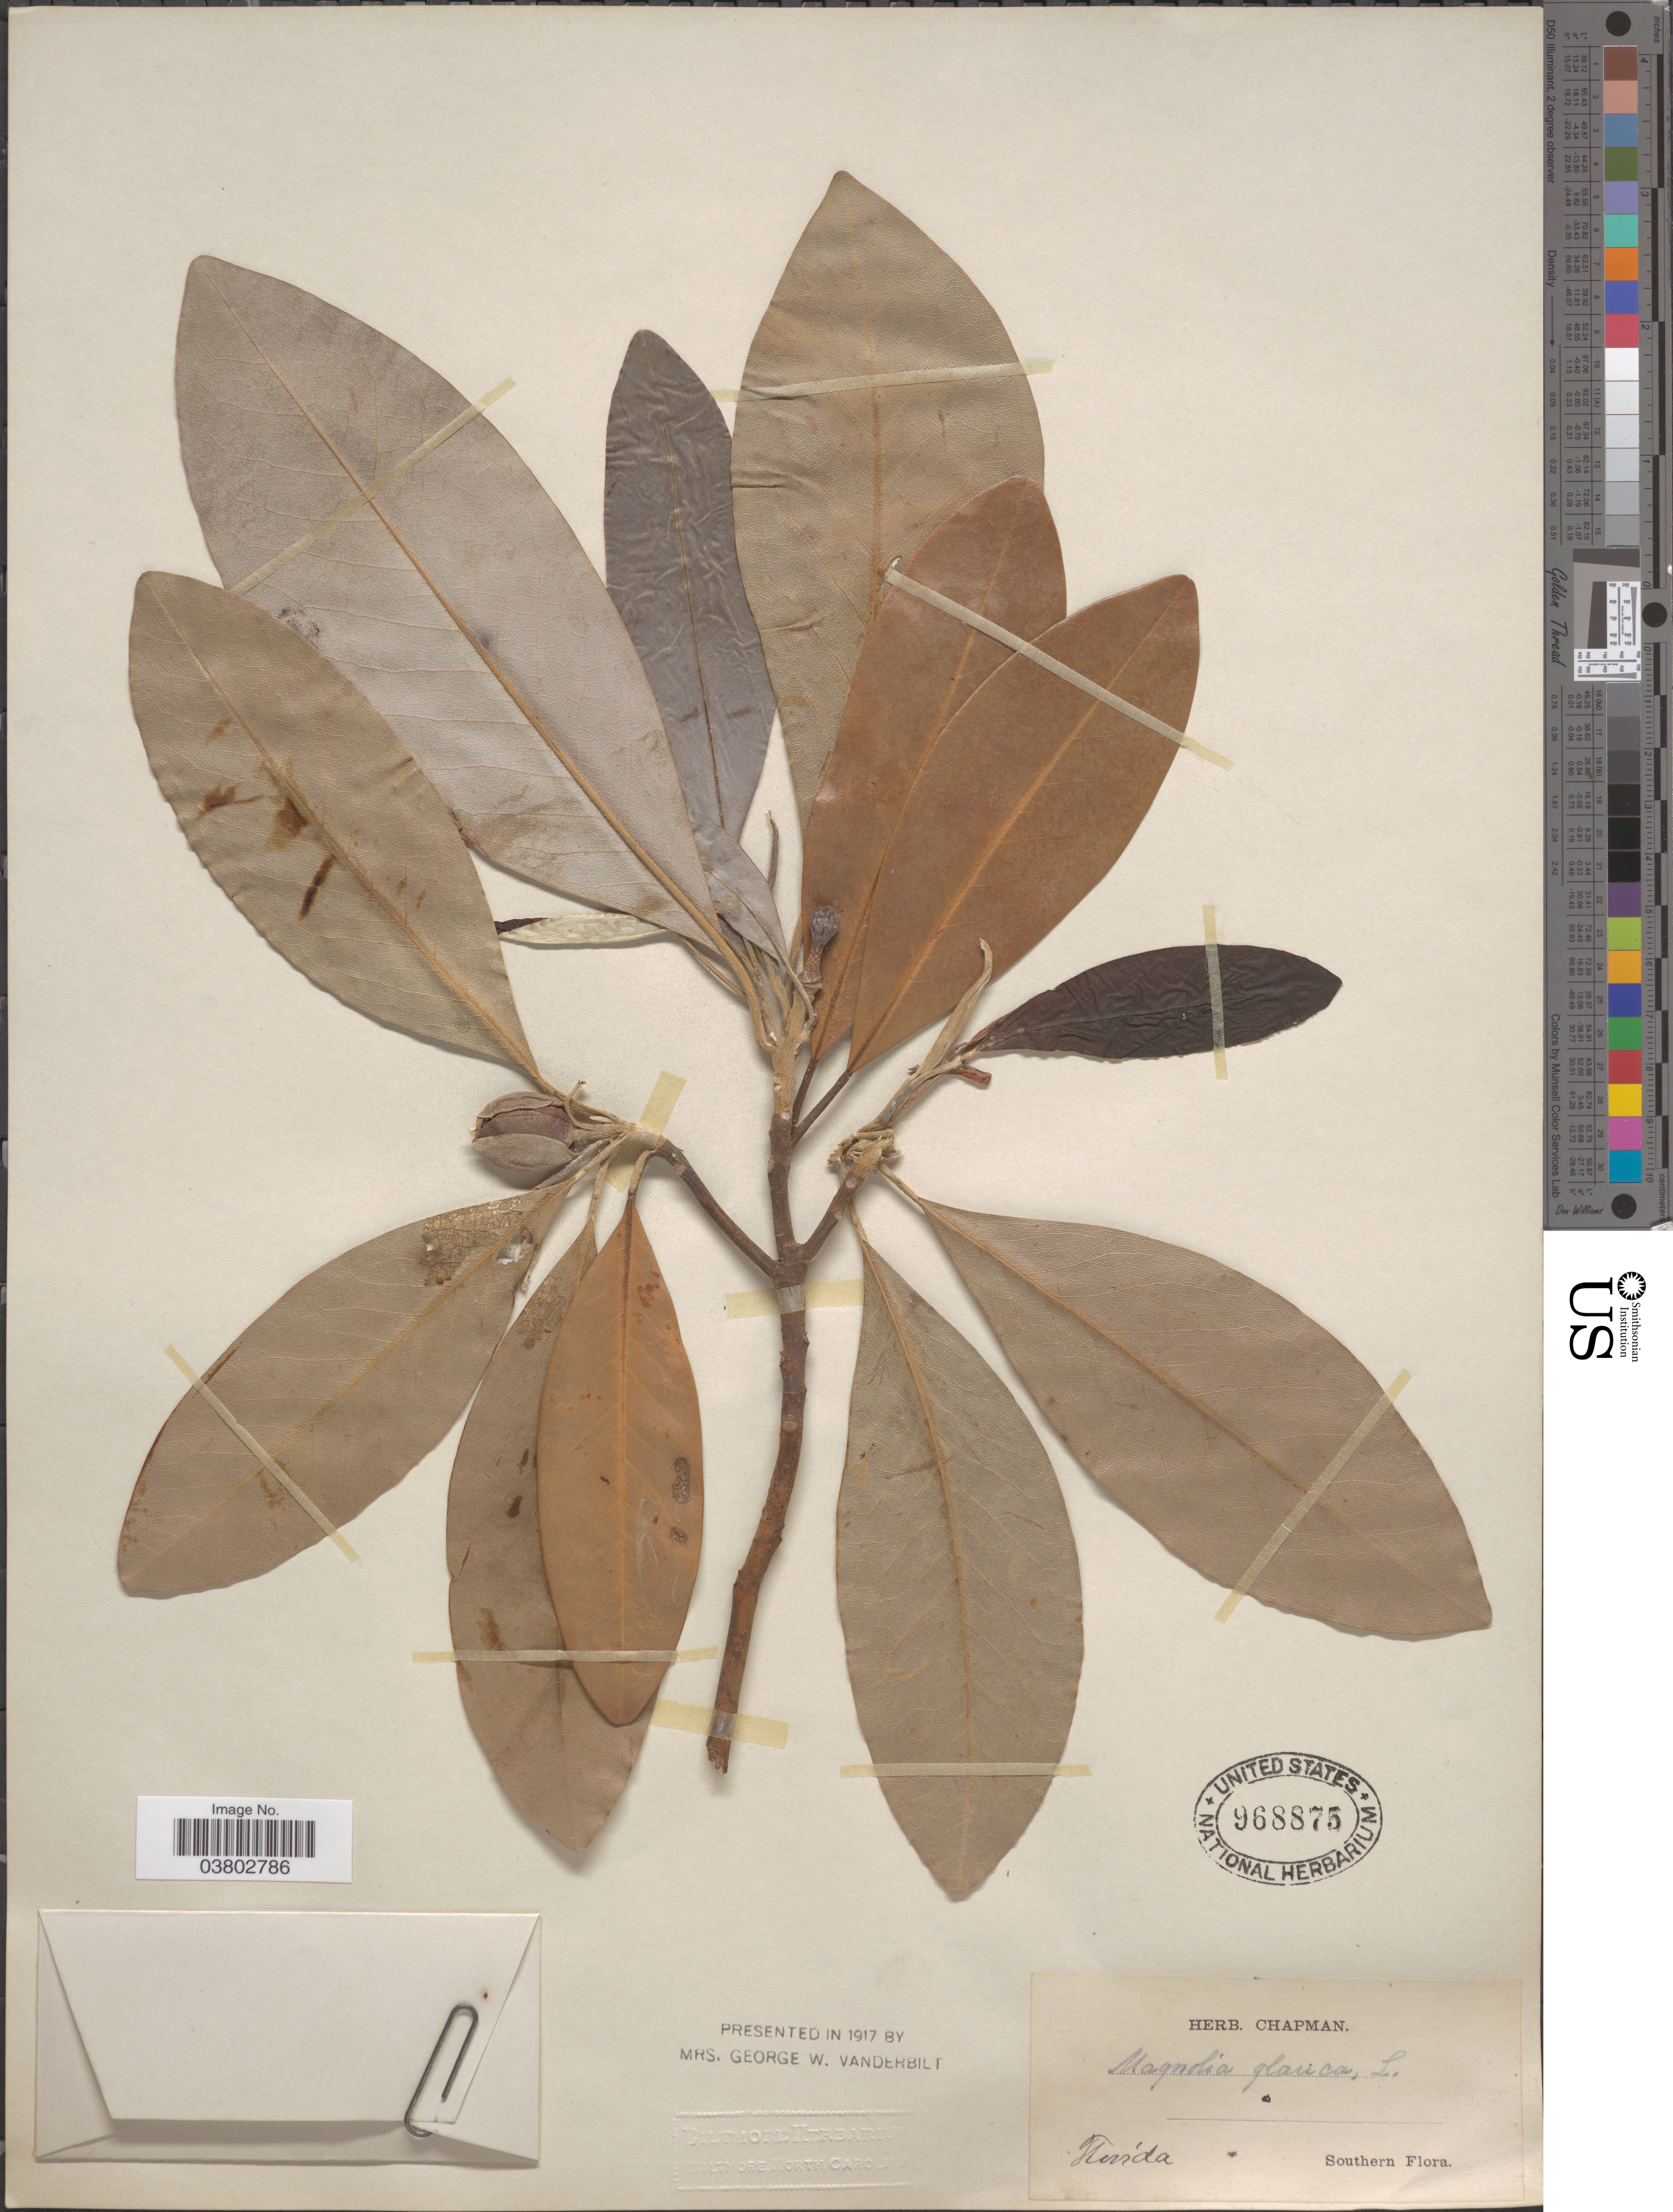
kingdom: Plantae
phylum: Tracheophyta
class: Magnoliopsida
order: Magnoliales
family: Magnoliaceae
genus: Magnolia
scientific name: Magnolia virginiana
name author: L.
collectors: ex herb. Chapman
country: United States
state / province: Florida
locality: Southern.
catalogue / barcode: US 968875